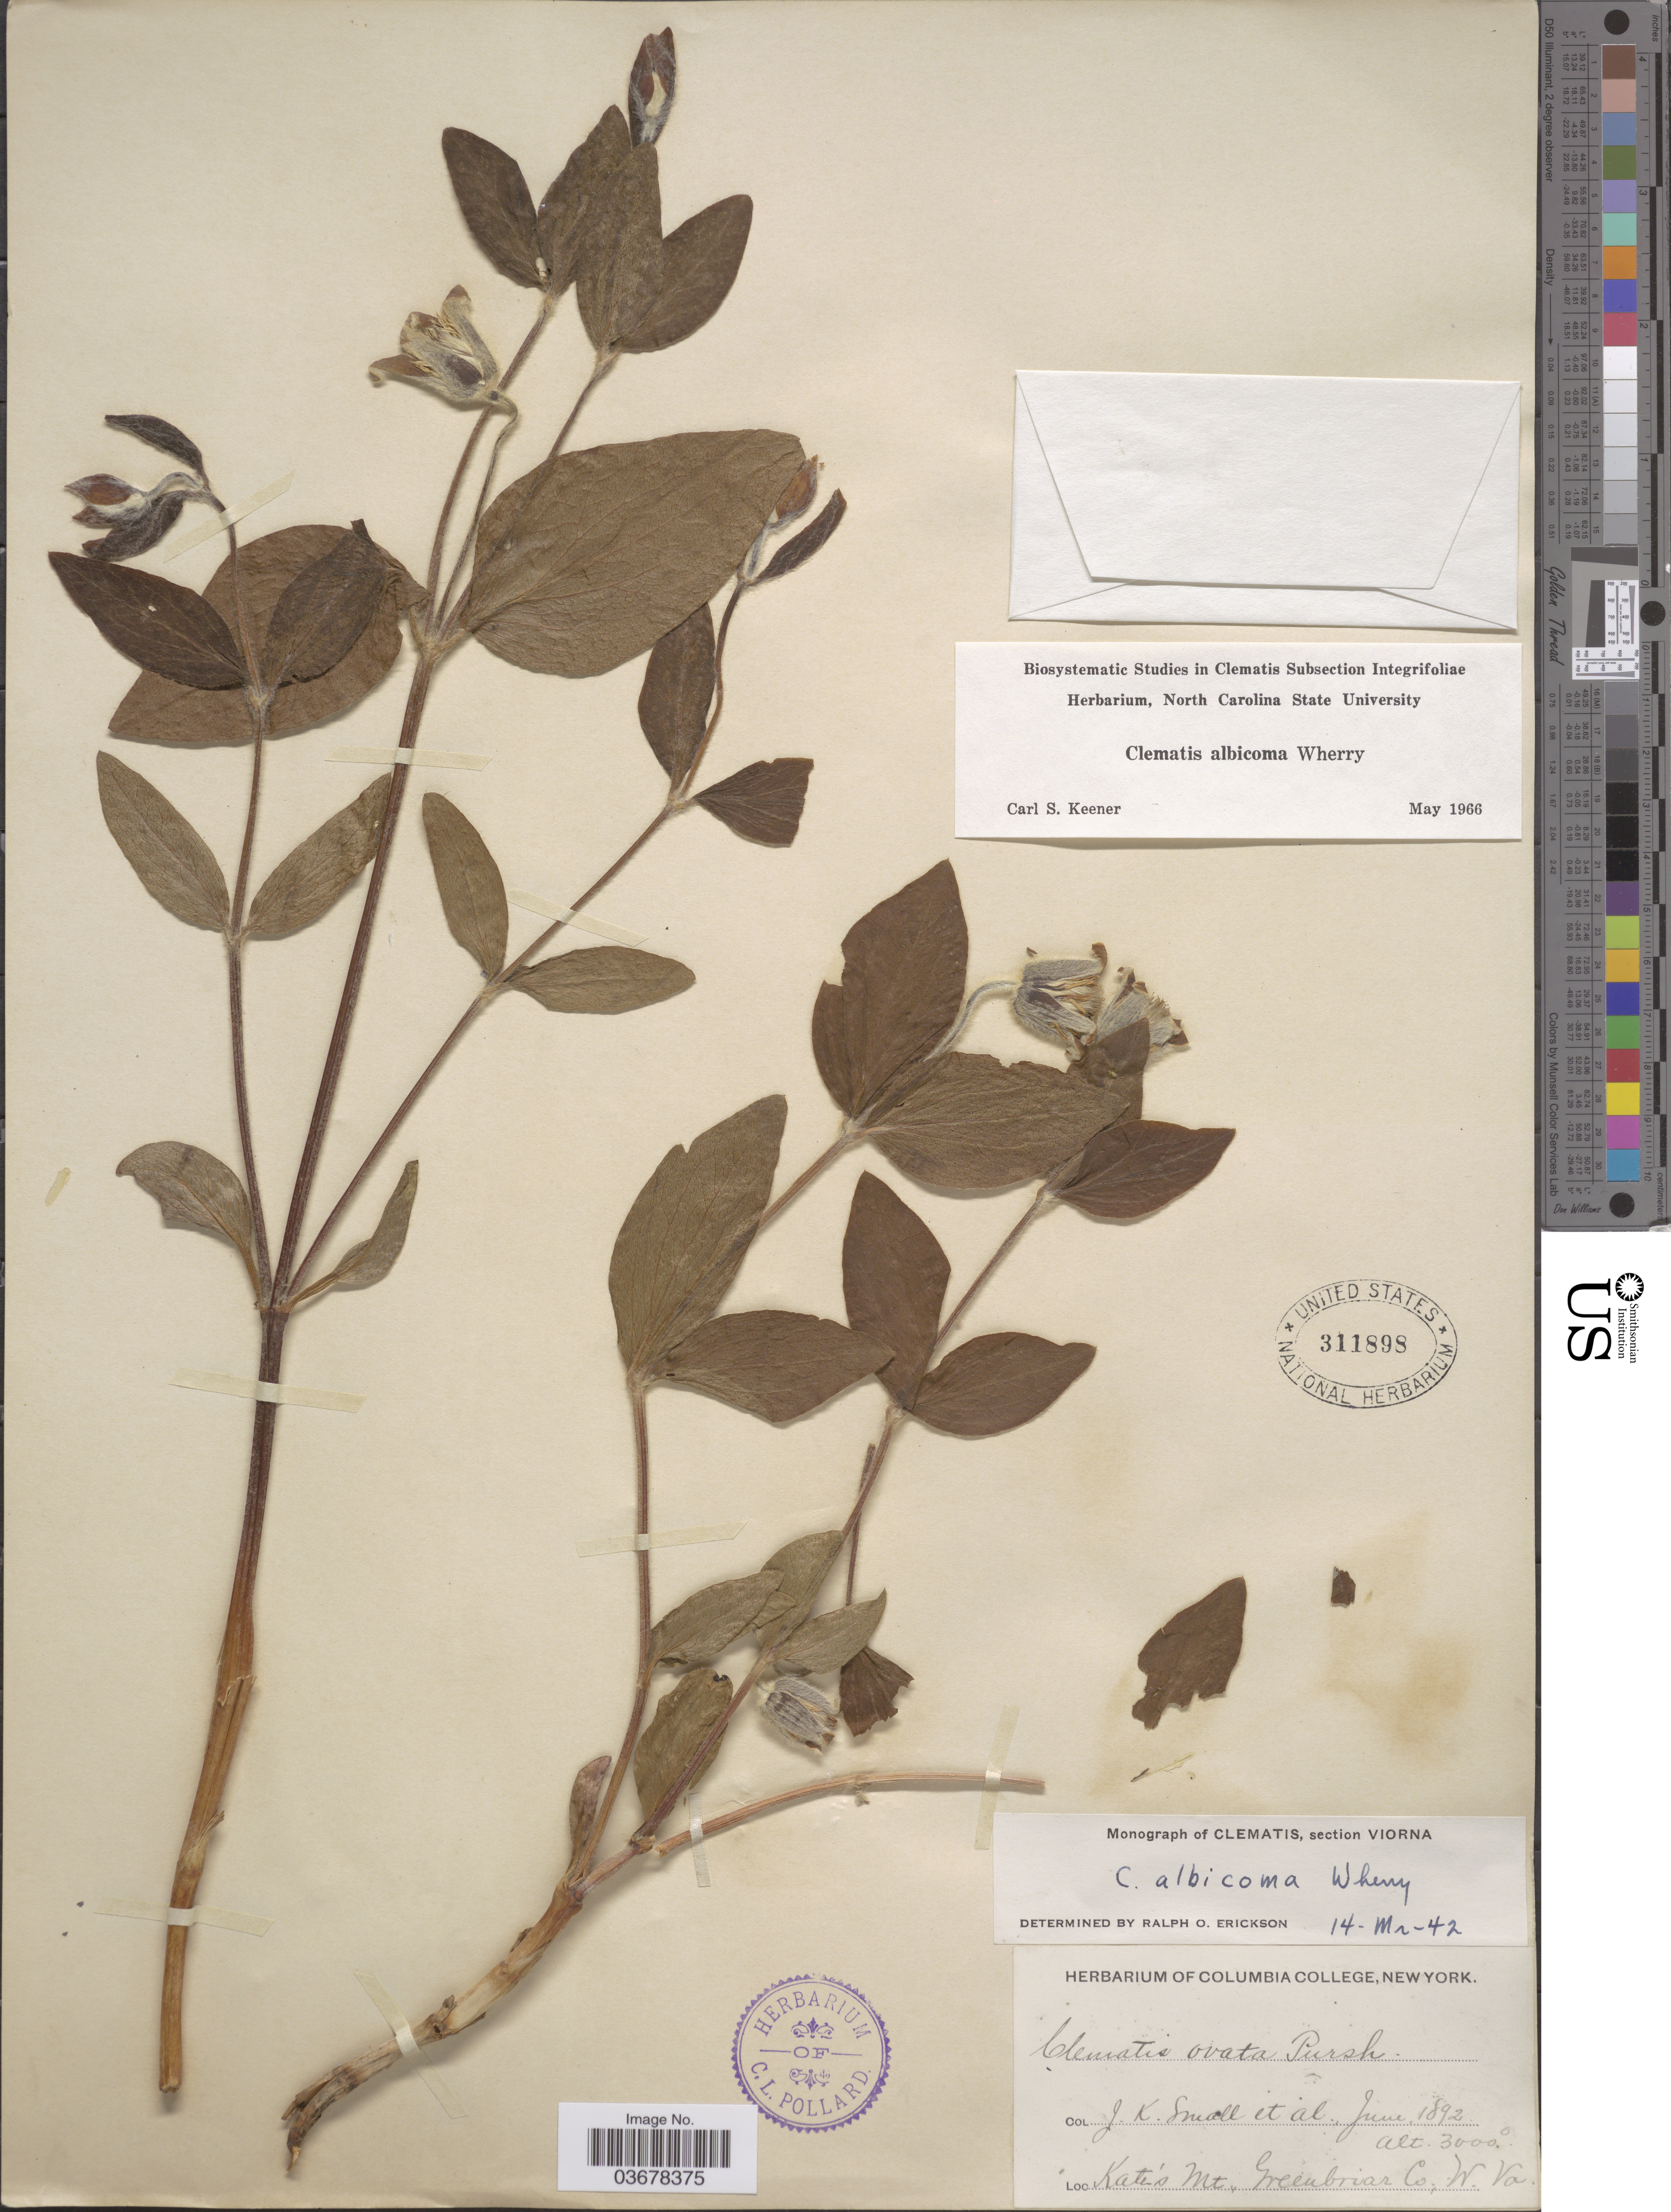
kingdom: Plantae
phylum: Tracheophyta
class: Magnoliopsida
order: Ranunculales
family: Ranunculaceae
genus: Clematis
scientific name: Clematis viorna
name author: L.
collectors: J. K. Small & et al.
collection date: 1892-06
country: United States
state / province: West Virginia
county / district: Greenbrier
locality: Kate's Mt. Greenbriar Co.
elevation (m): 914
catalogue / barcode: US 311898